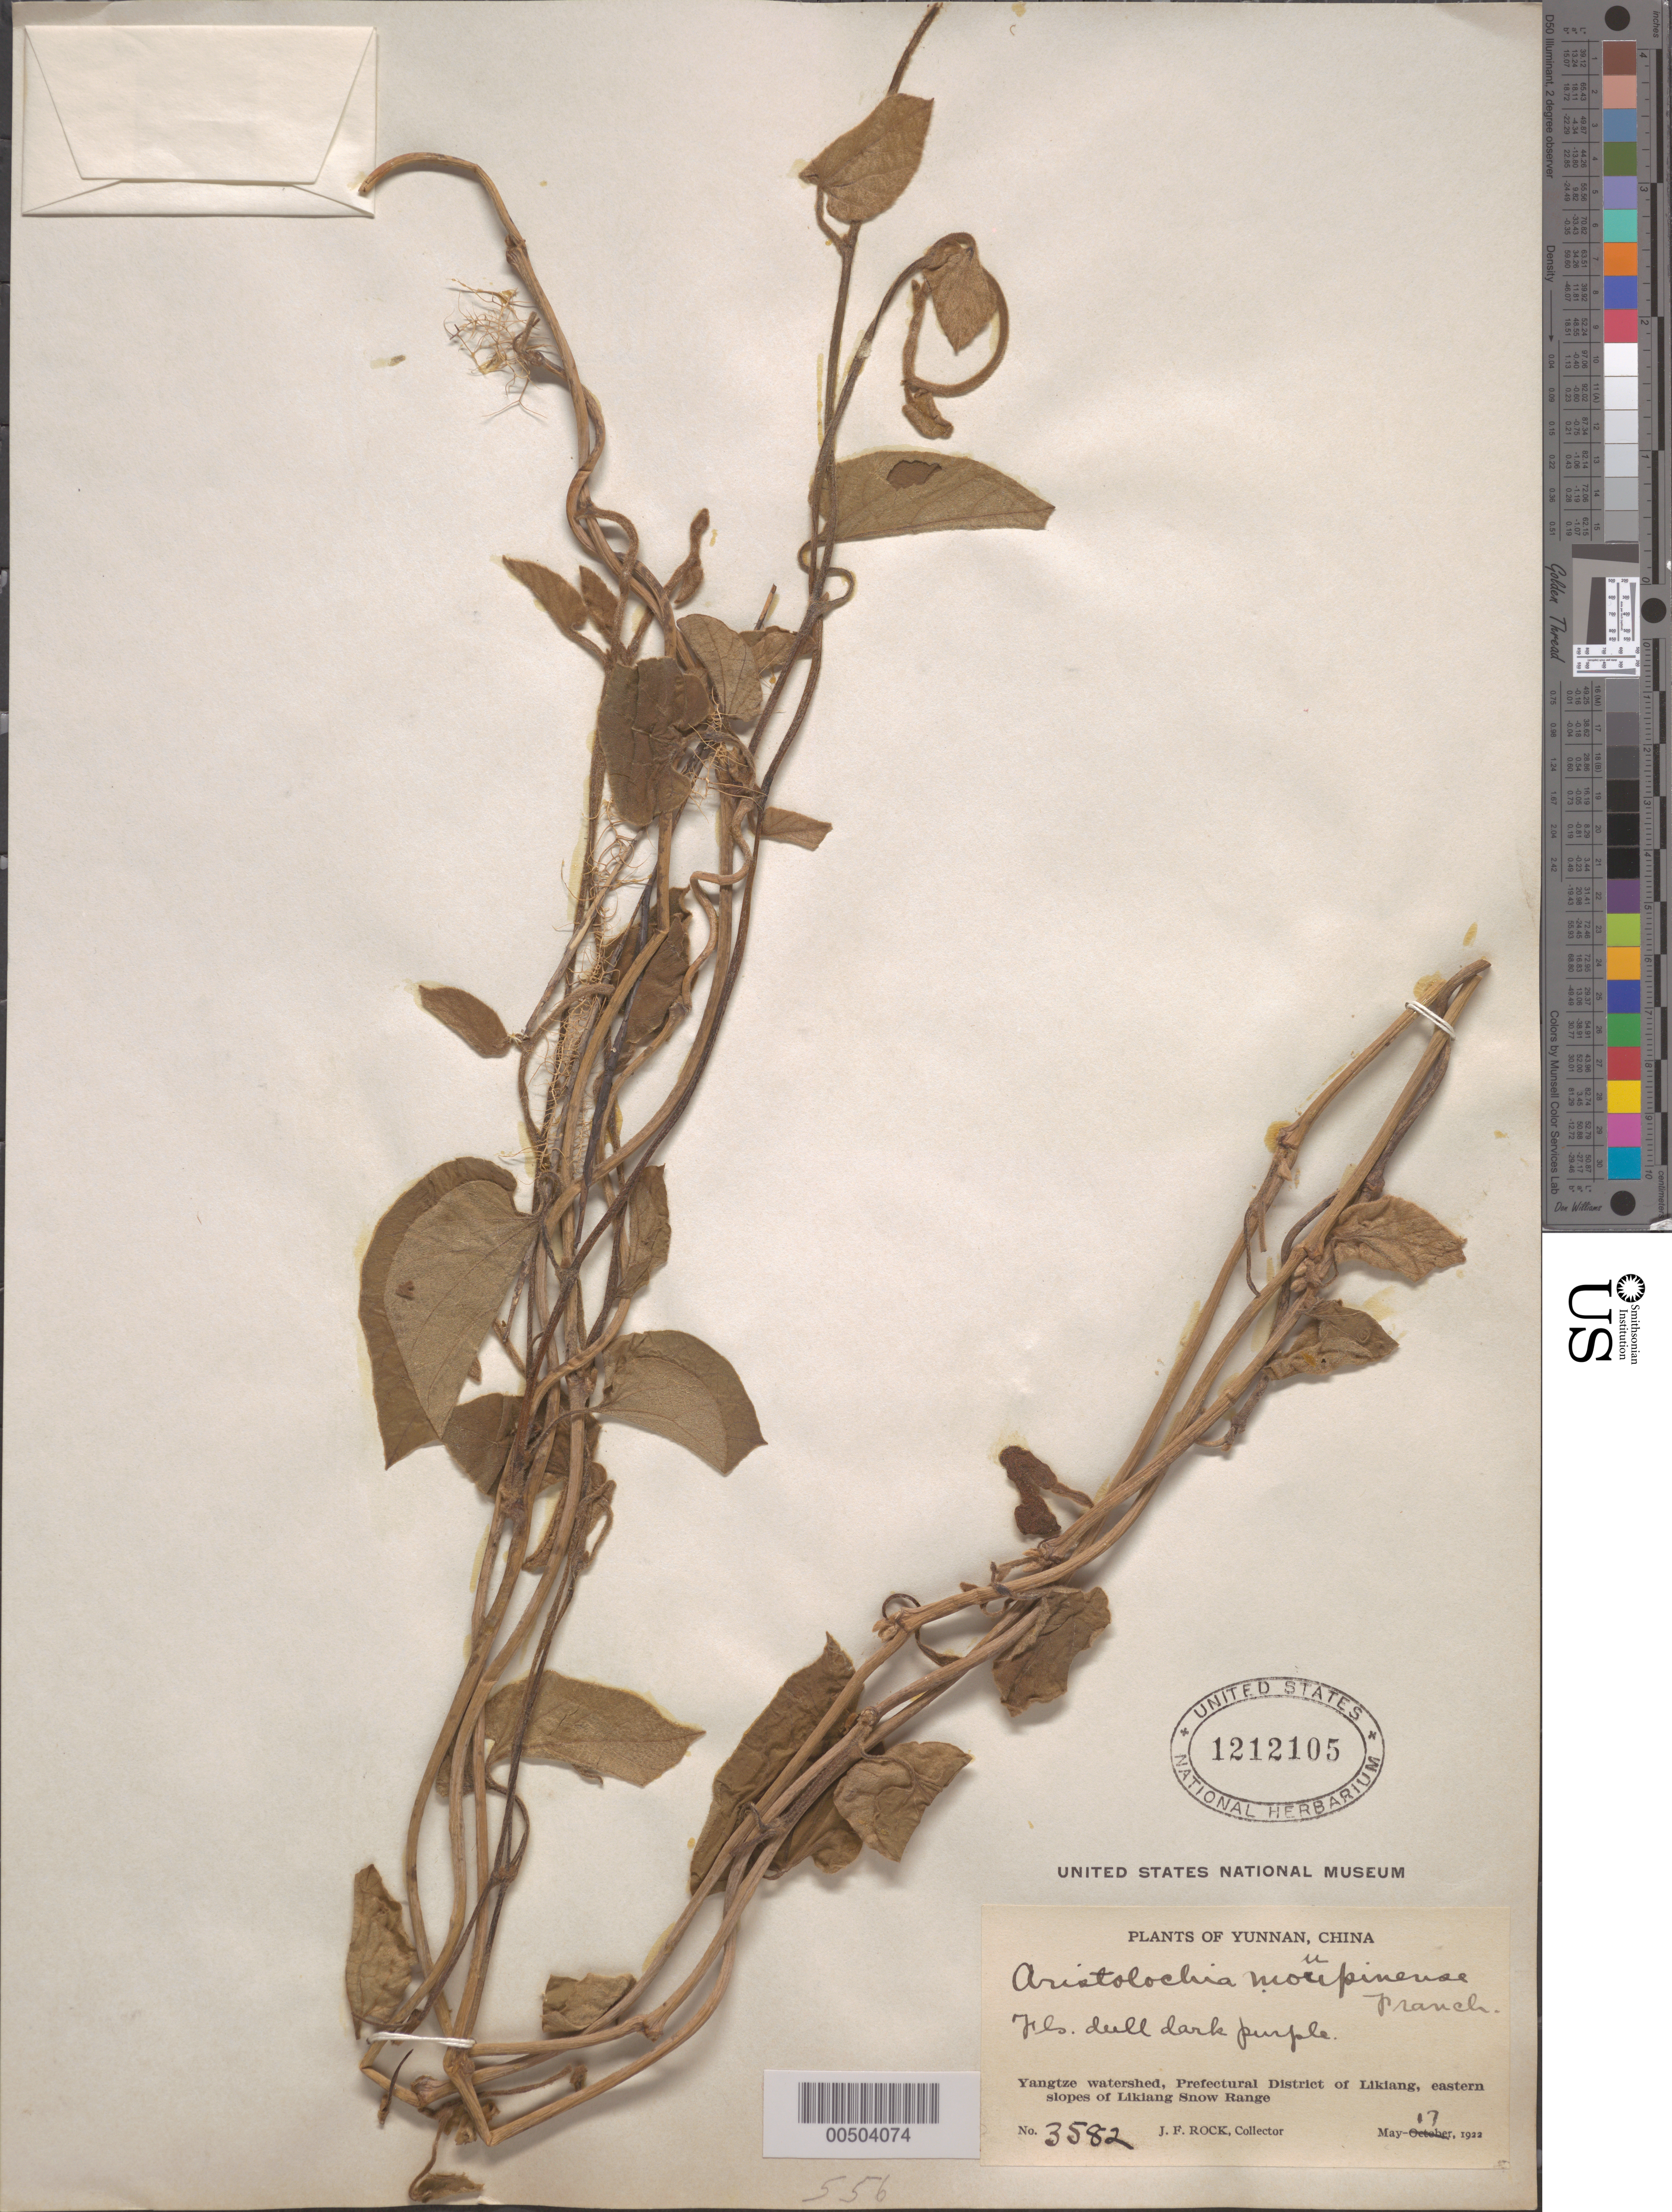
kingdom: Plantae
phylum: Tracheophyta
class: Magnoliopsida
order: Piperales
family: Aristolochiaceae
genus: Aristolochia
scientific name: Aristolochia moupinensis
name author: Franch.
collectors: J. F. Rock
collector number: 3582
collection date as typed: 17 May 1922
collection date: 1922-05-17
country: China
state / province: Yunnan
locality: Yangtze watershed, eastern slopes of Likiang snow range, Likiang (Dayan) District (?)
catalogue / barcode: US 1212105